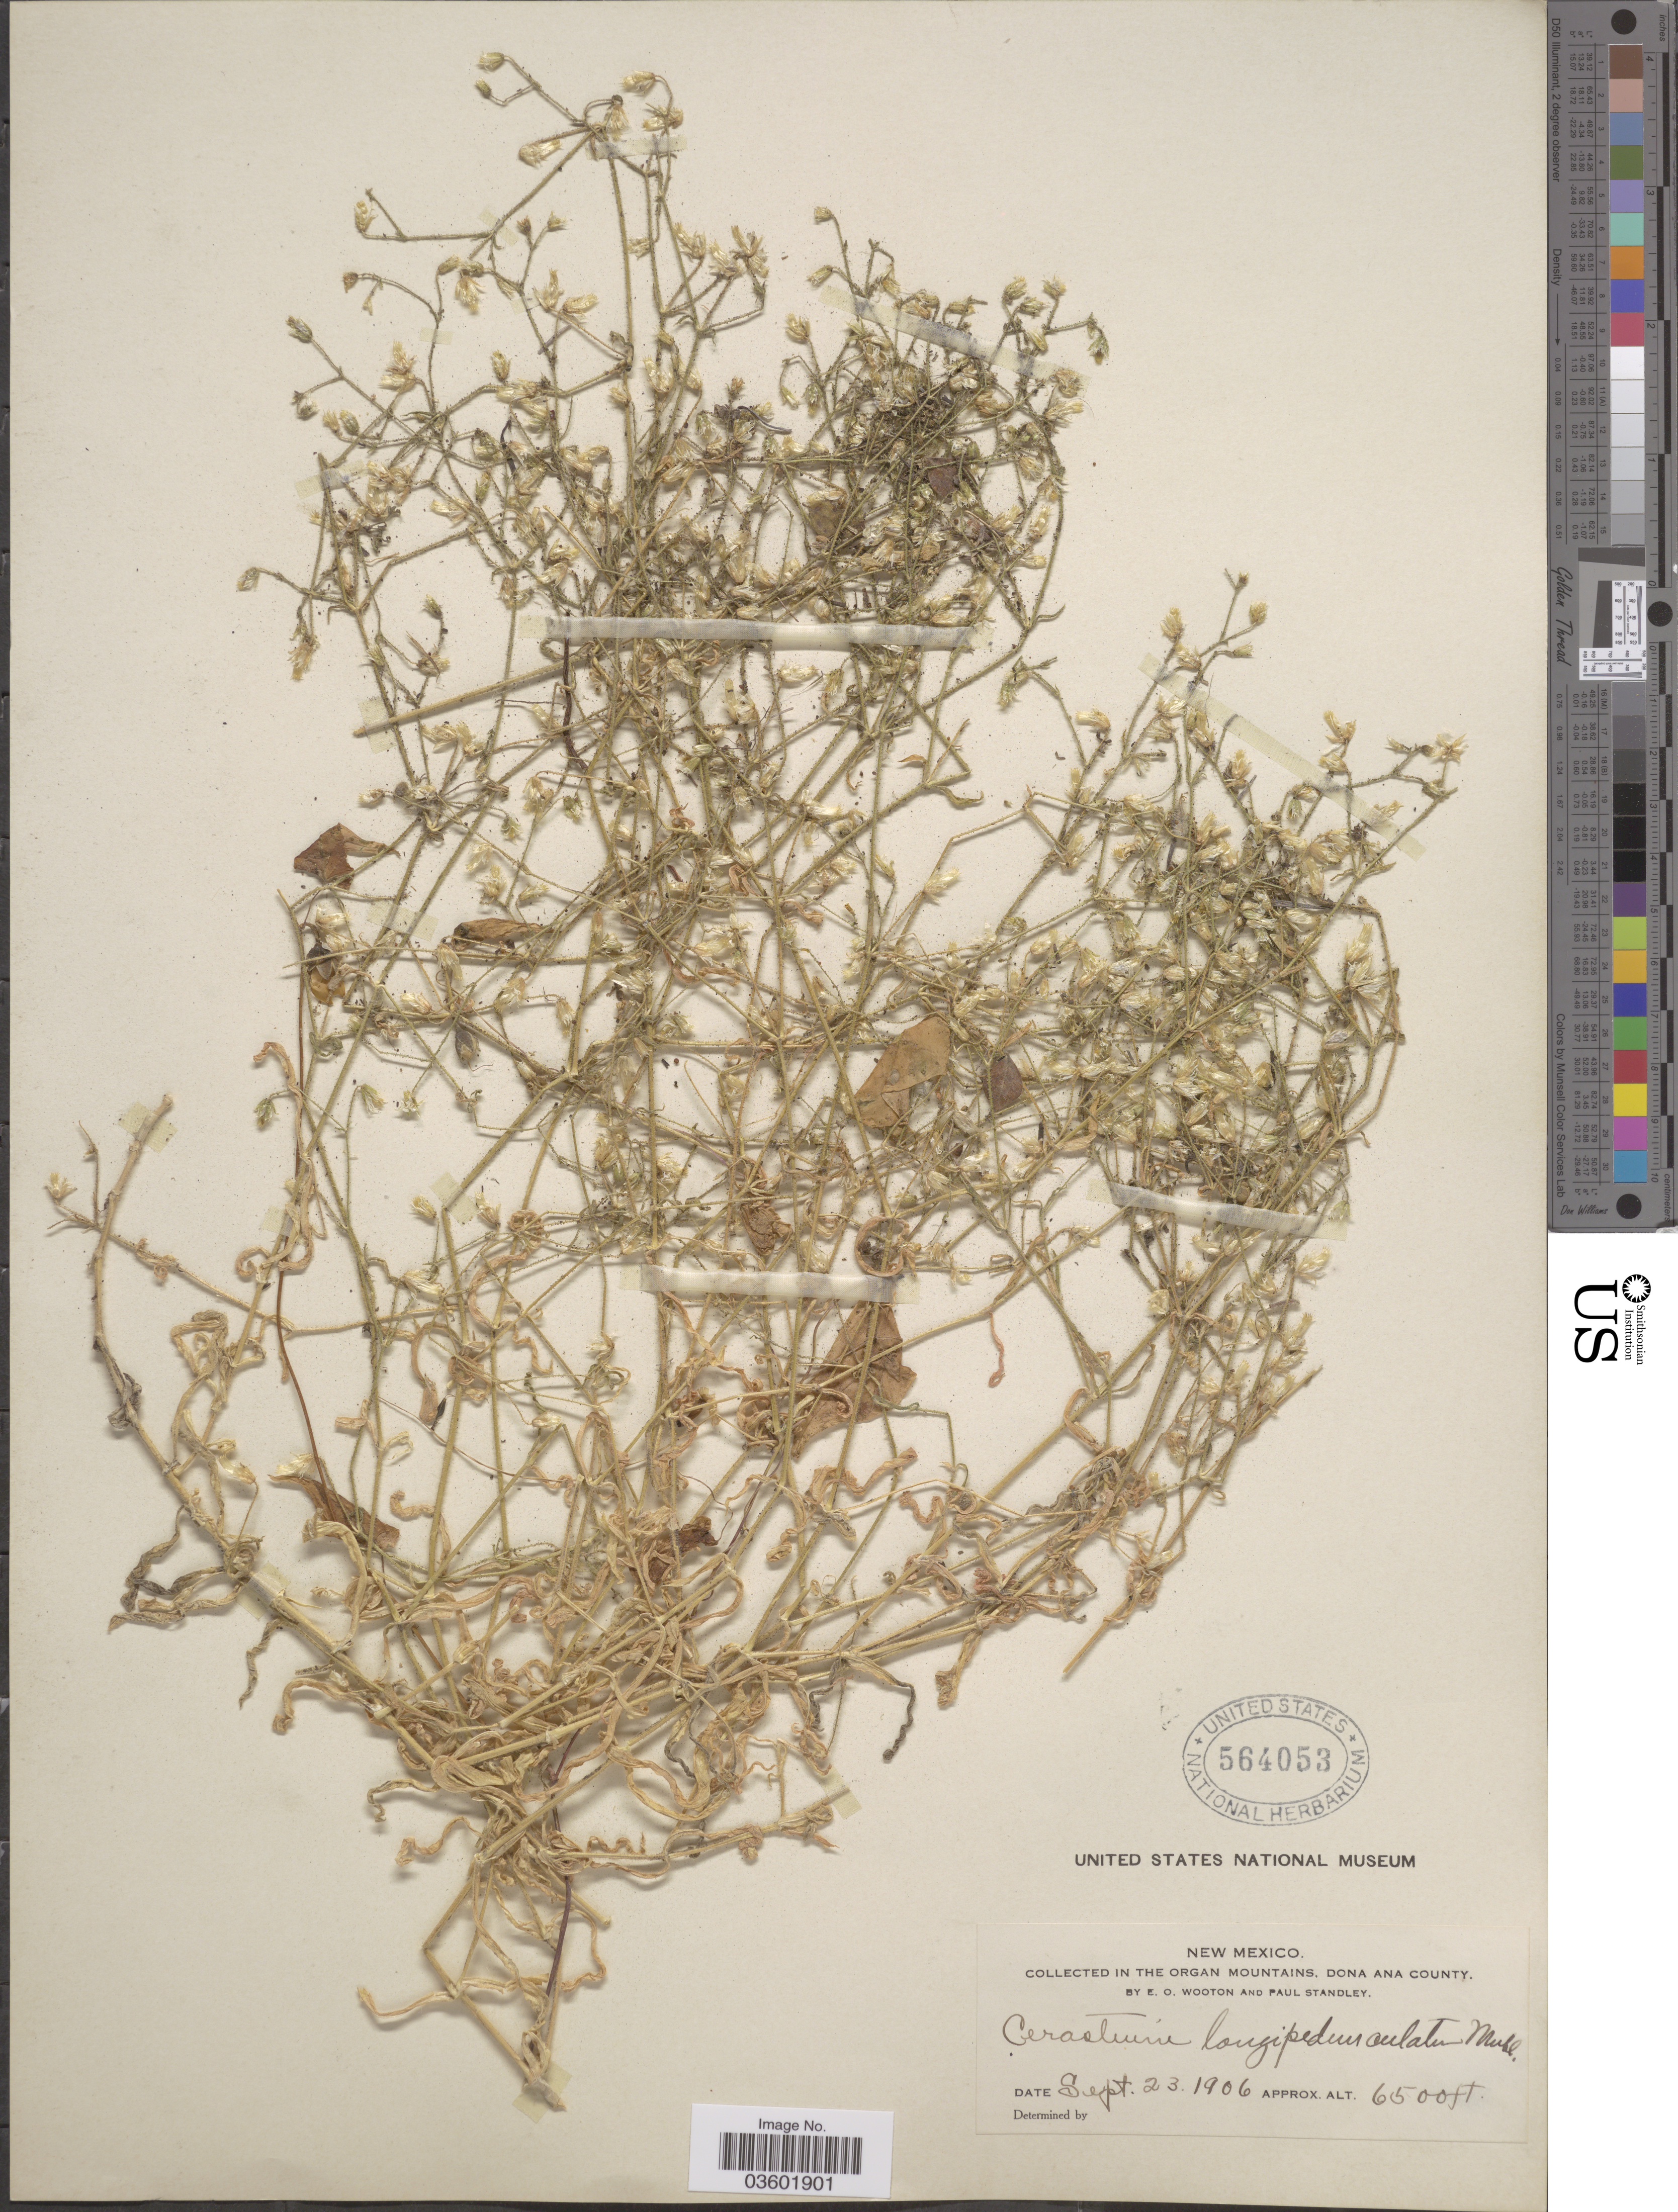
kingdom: Plantae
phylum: Tracheophyta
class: Magnoliopsida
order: Caryophyllales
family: Caryophyllaceae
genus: Cerastium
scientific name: Cerastium nutans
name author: Raf.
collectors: E. O. Wooton & P. C. Standley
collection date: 1906-09-23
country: United States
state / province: New Mexico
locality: In the Organ Mountains, Dona Ana County.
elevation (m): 1981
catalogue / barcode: US 564053